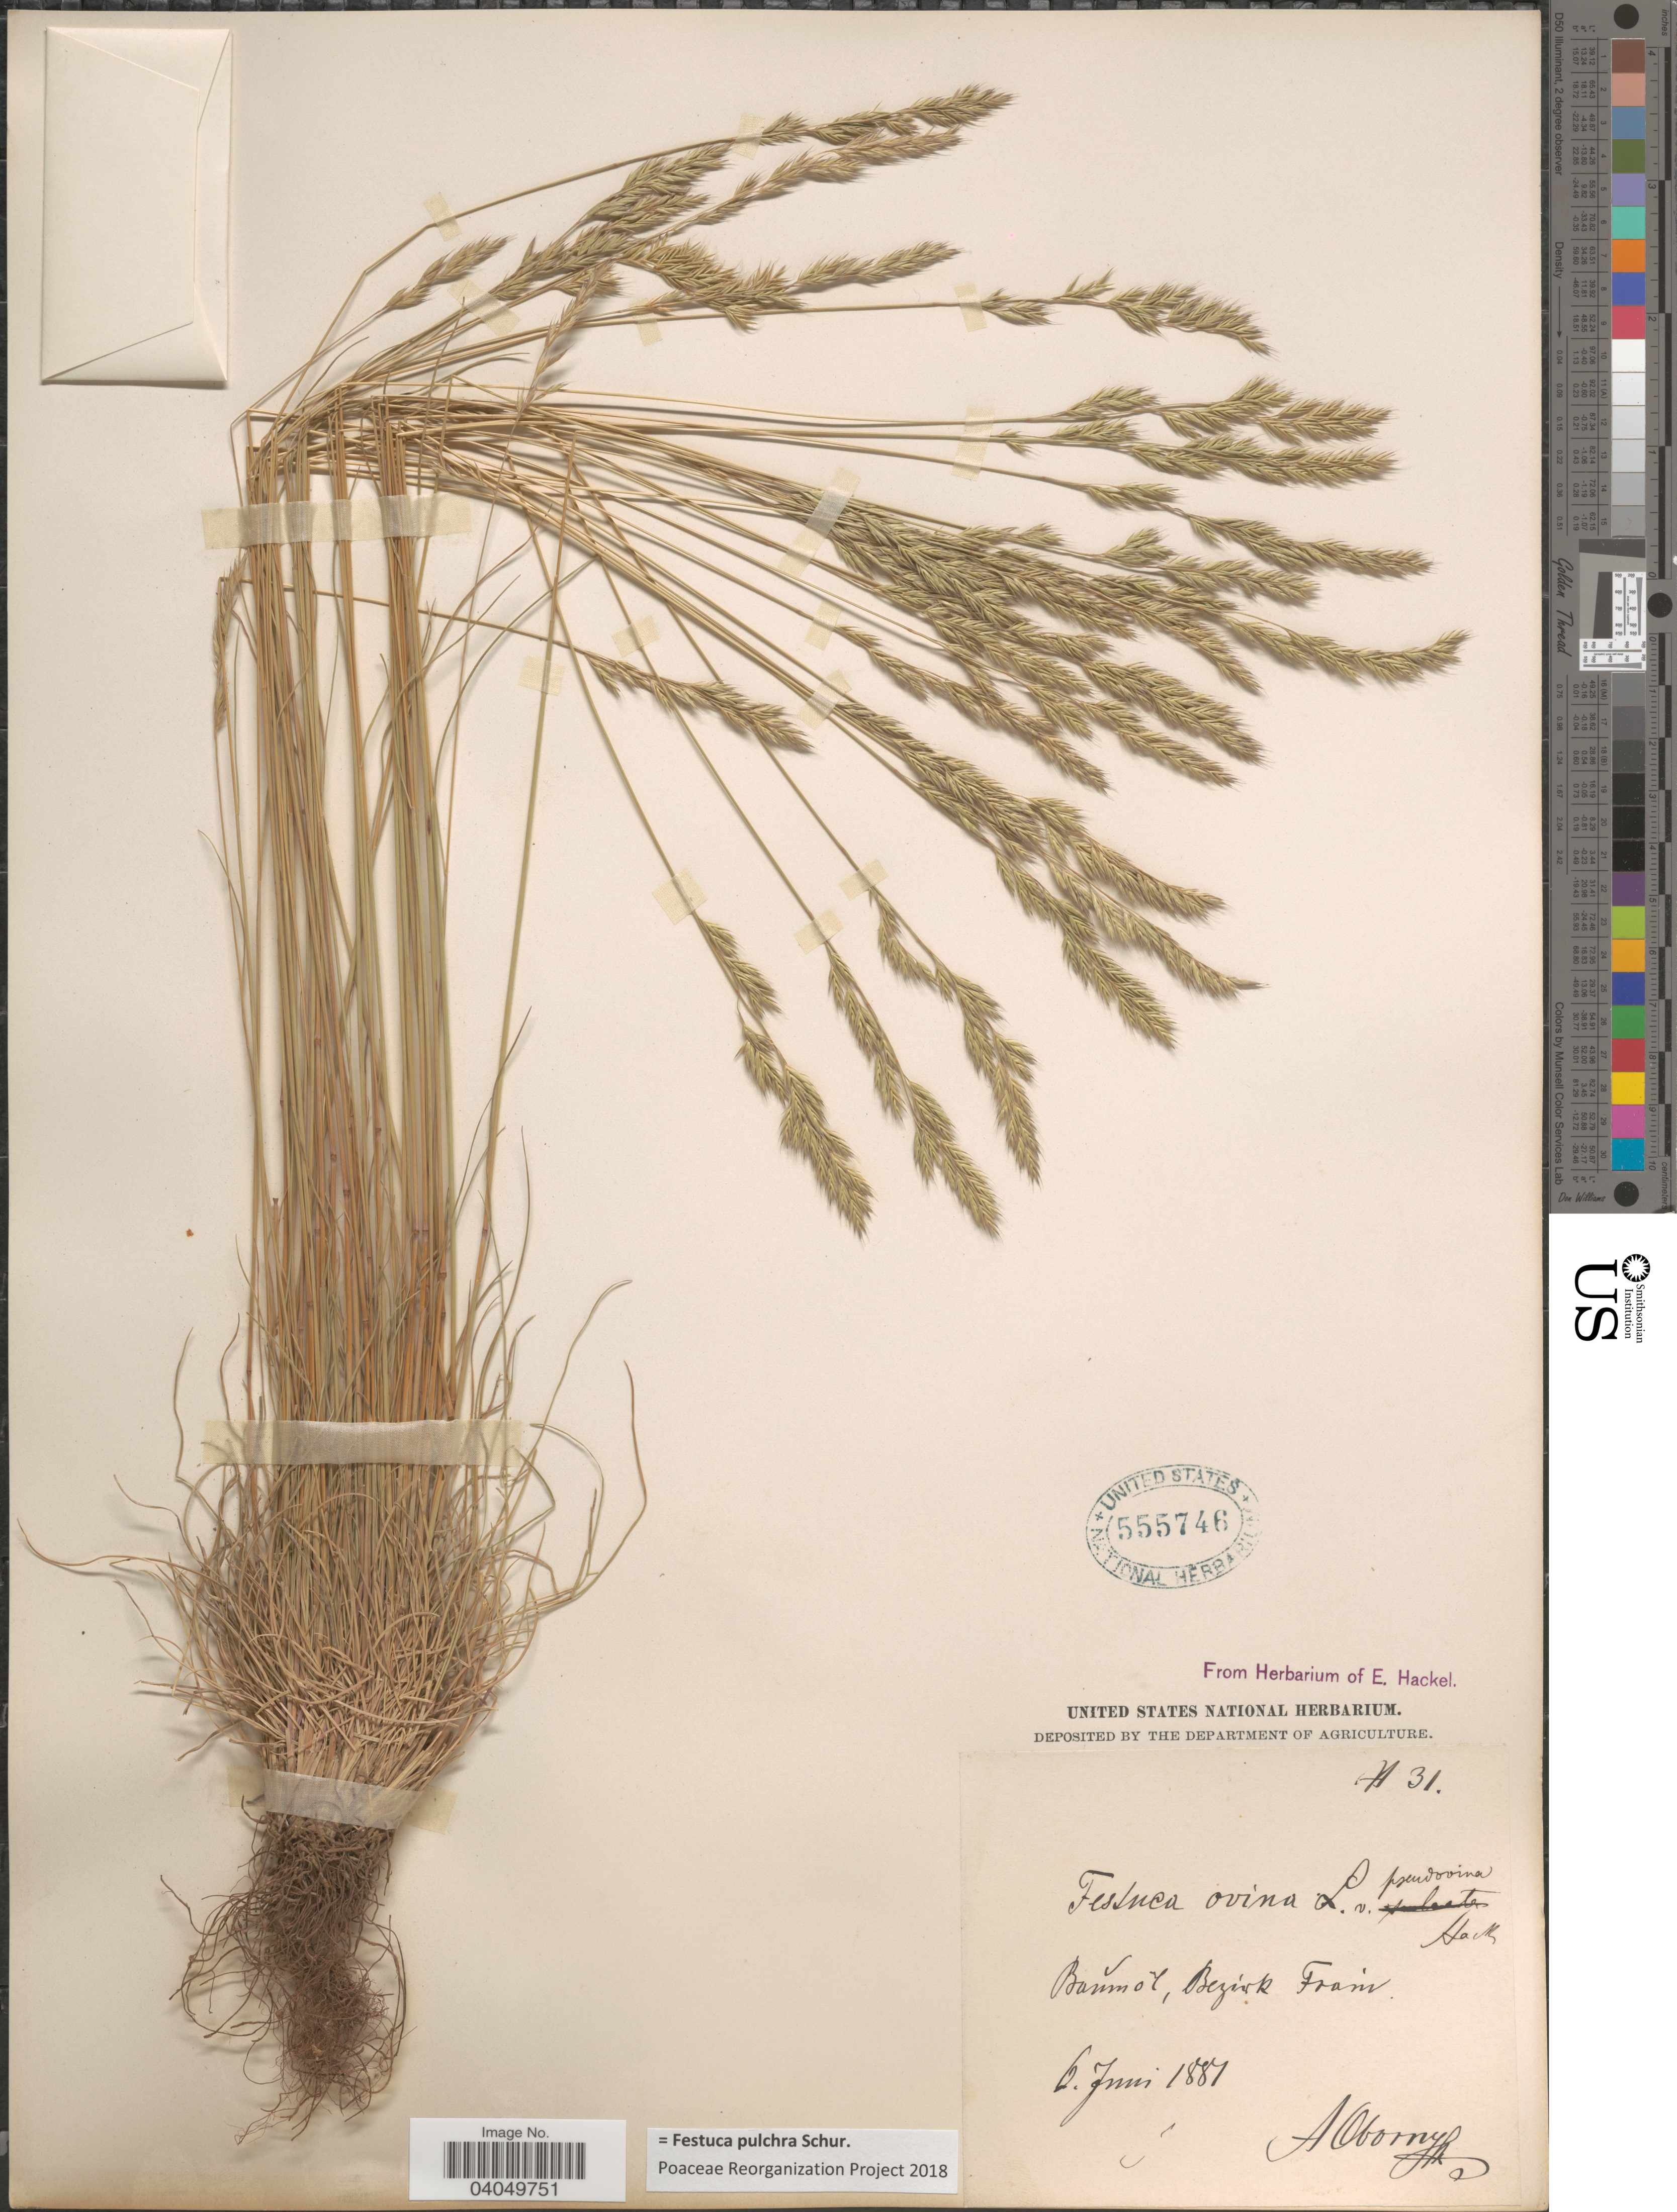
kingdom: Plantae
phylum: Tracheophyta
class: Liliopsida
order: Poales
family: Poaceae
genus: Festuca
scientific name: Festuca pulchra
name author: Schur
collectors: A. Oborny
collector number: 31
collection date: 1881-06-06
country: Czechia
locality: Bammot, Bezirk Frain. [interpreted]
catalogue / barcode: US 555746